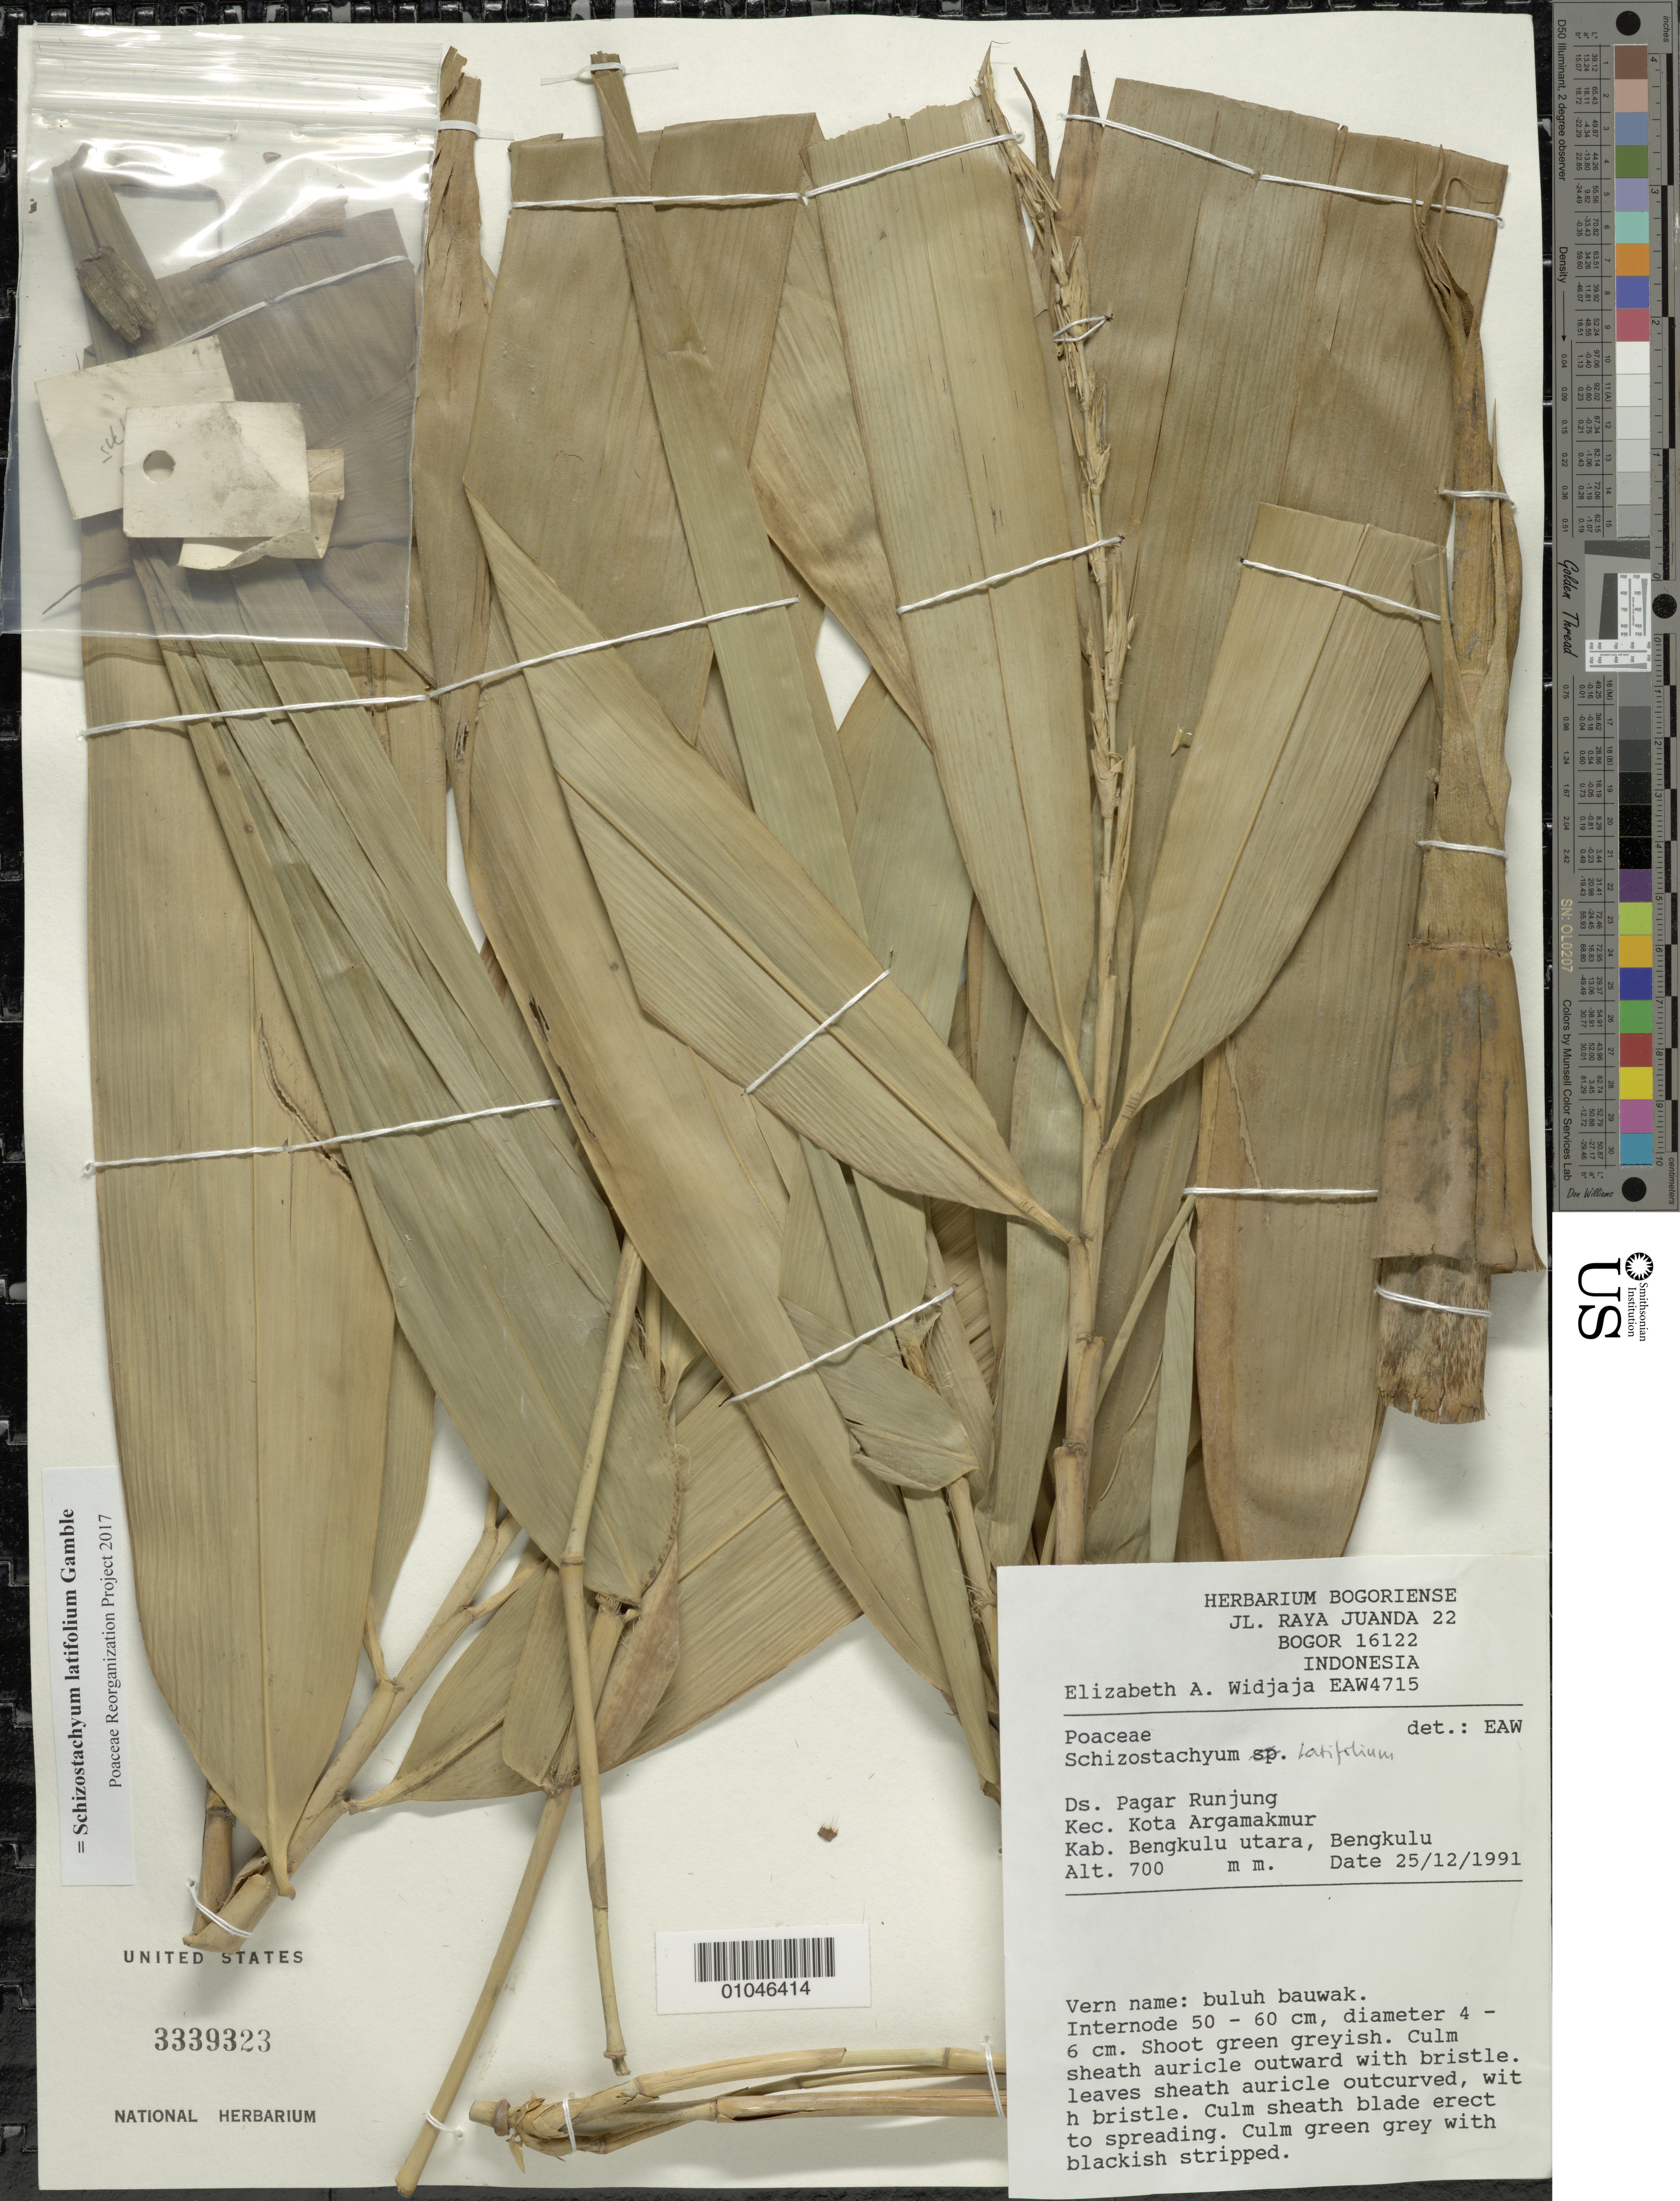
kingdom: Plantae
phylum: Tracheophyta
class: Liliopsida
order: Poales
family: Poaceae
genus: Schizostachyum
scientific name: Schizostachyum latifolium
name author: Gamble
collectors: E. A. Widjaja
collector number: EAW 4715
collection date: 1991-12-25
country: Indonesia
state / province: Sumatra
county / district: Bengkulu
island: Sumatra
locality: Ds. Pagar Runjung, Kec. Kota Argamakmur, Kab. Benkulu utara, Bengkulu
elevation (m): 700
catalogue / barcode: US 3339323